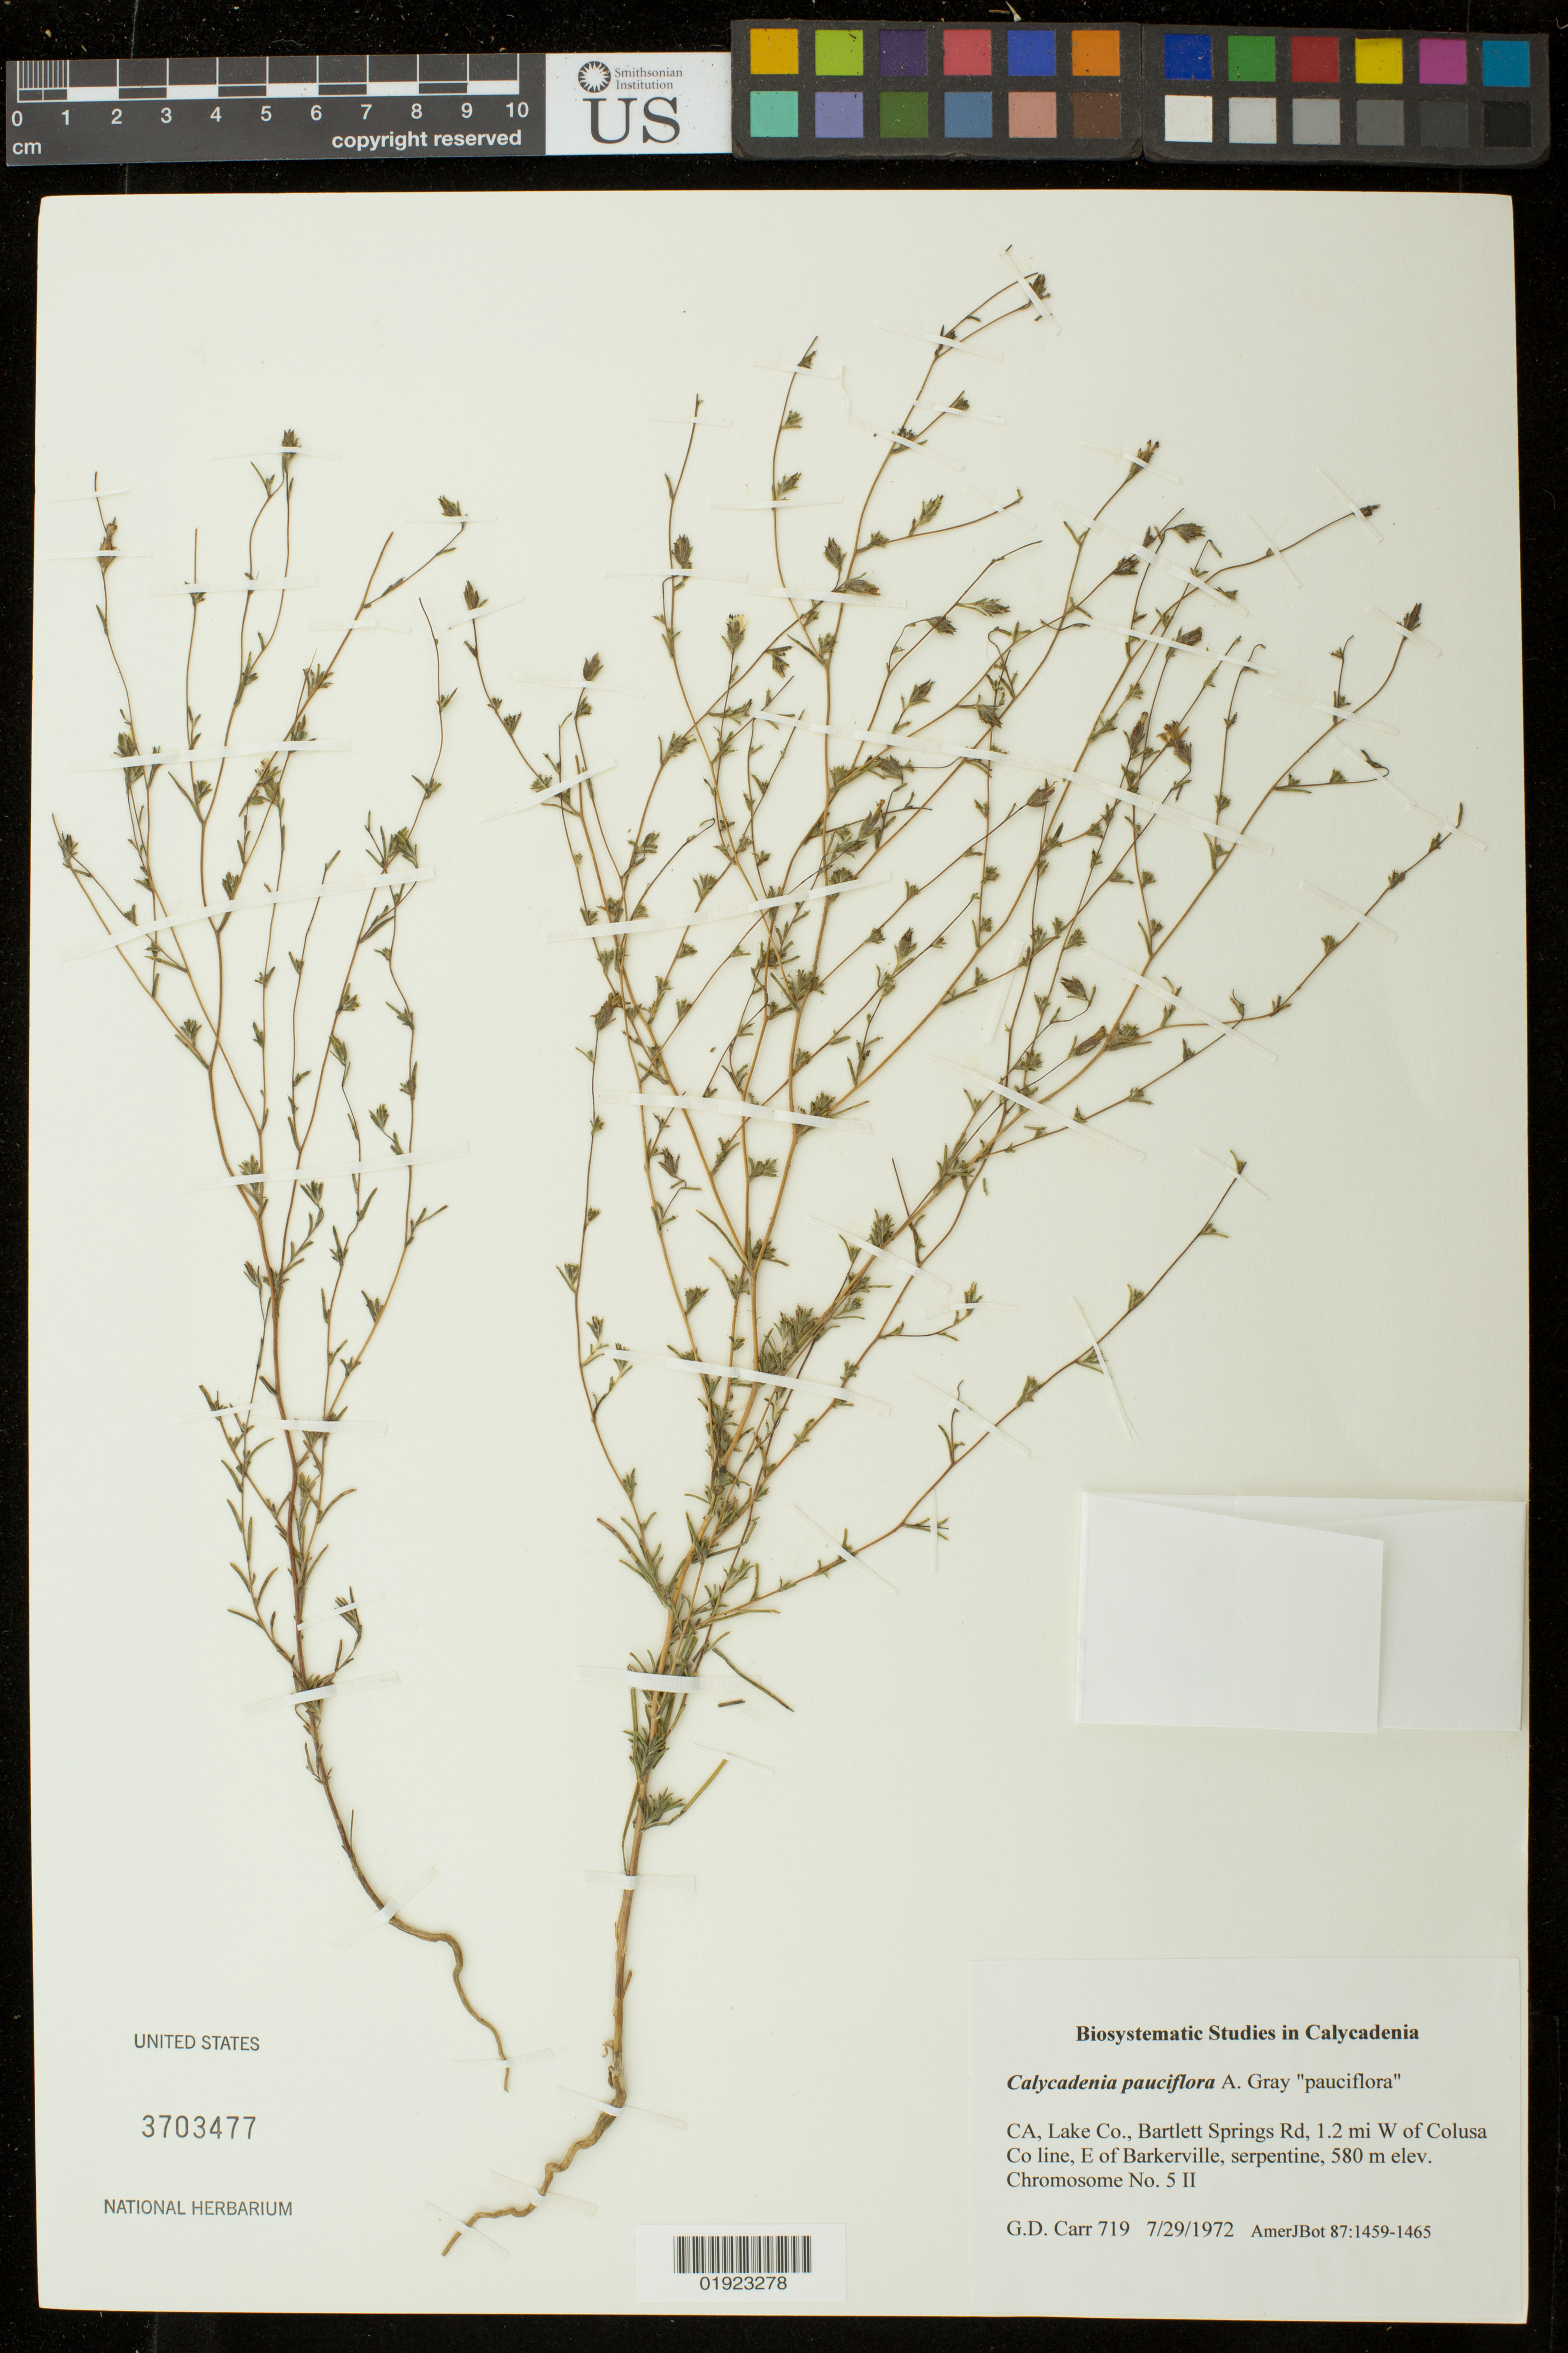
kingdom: Plantae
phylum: Tracheophyta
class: Magnoliopsida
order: Asterales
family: Asteraceae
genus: Calycadenia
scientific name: Calycadenia pauciflora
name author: A. Gray in Emory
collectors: G. D. Carr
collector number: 719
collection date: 1972-07-29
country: United States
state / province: California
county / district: Lake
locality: Bartlett Springs Rd, 1.2 mi W of Colusa Co line, E of Barkerville.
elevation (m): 580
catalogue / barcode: US 3703477